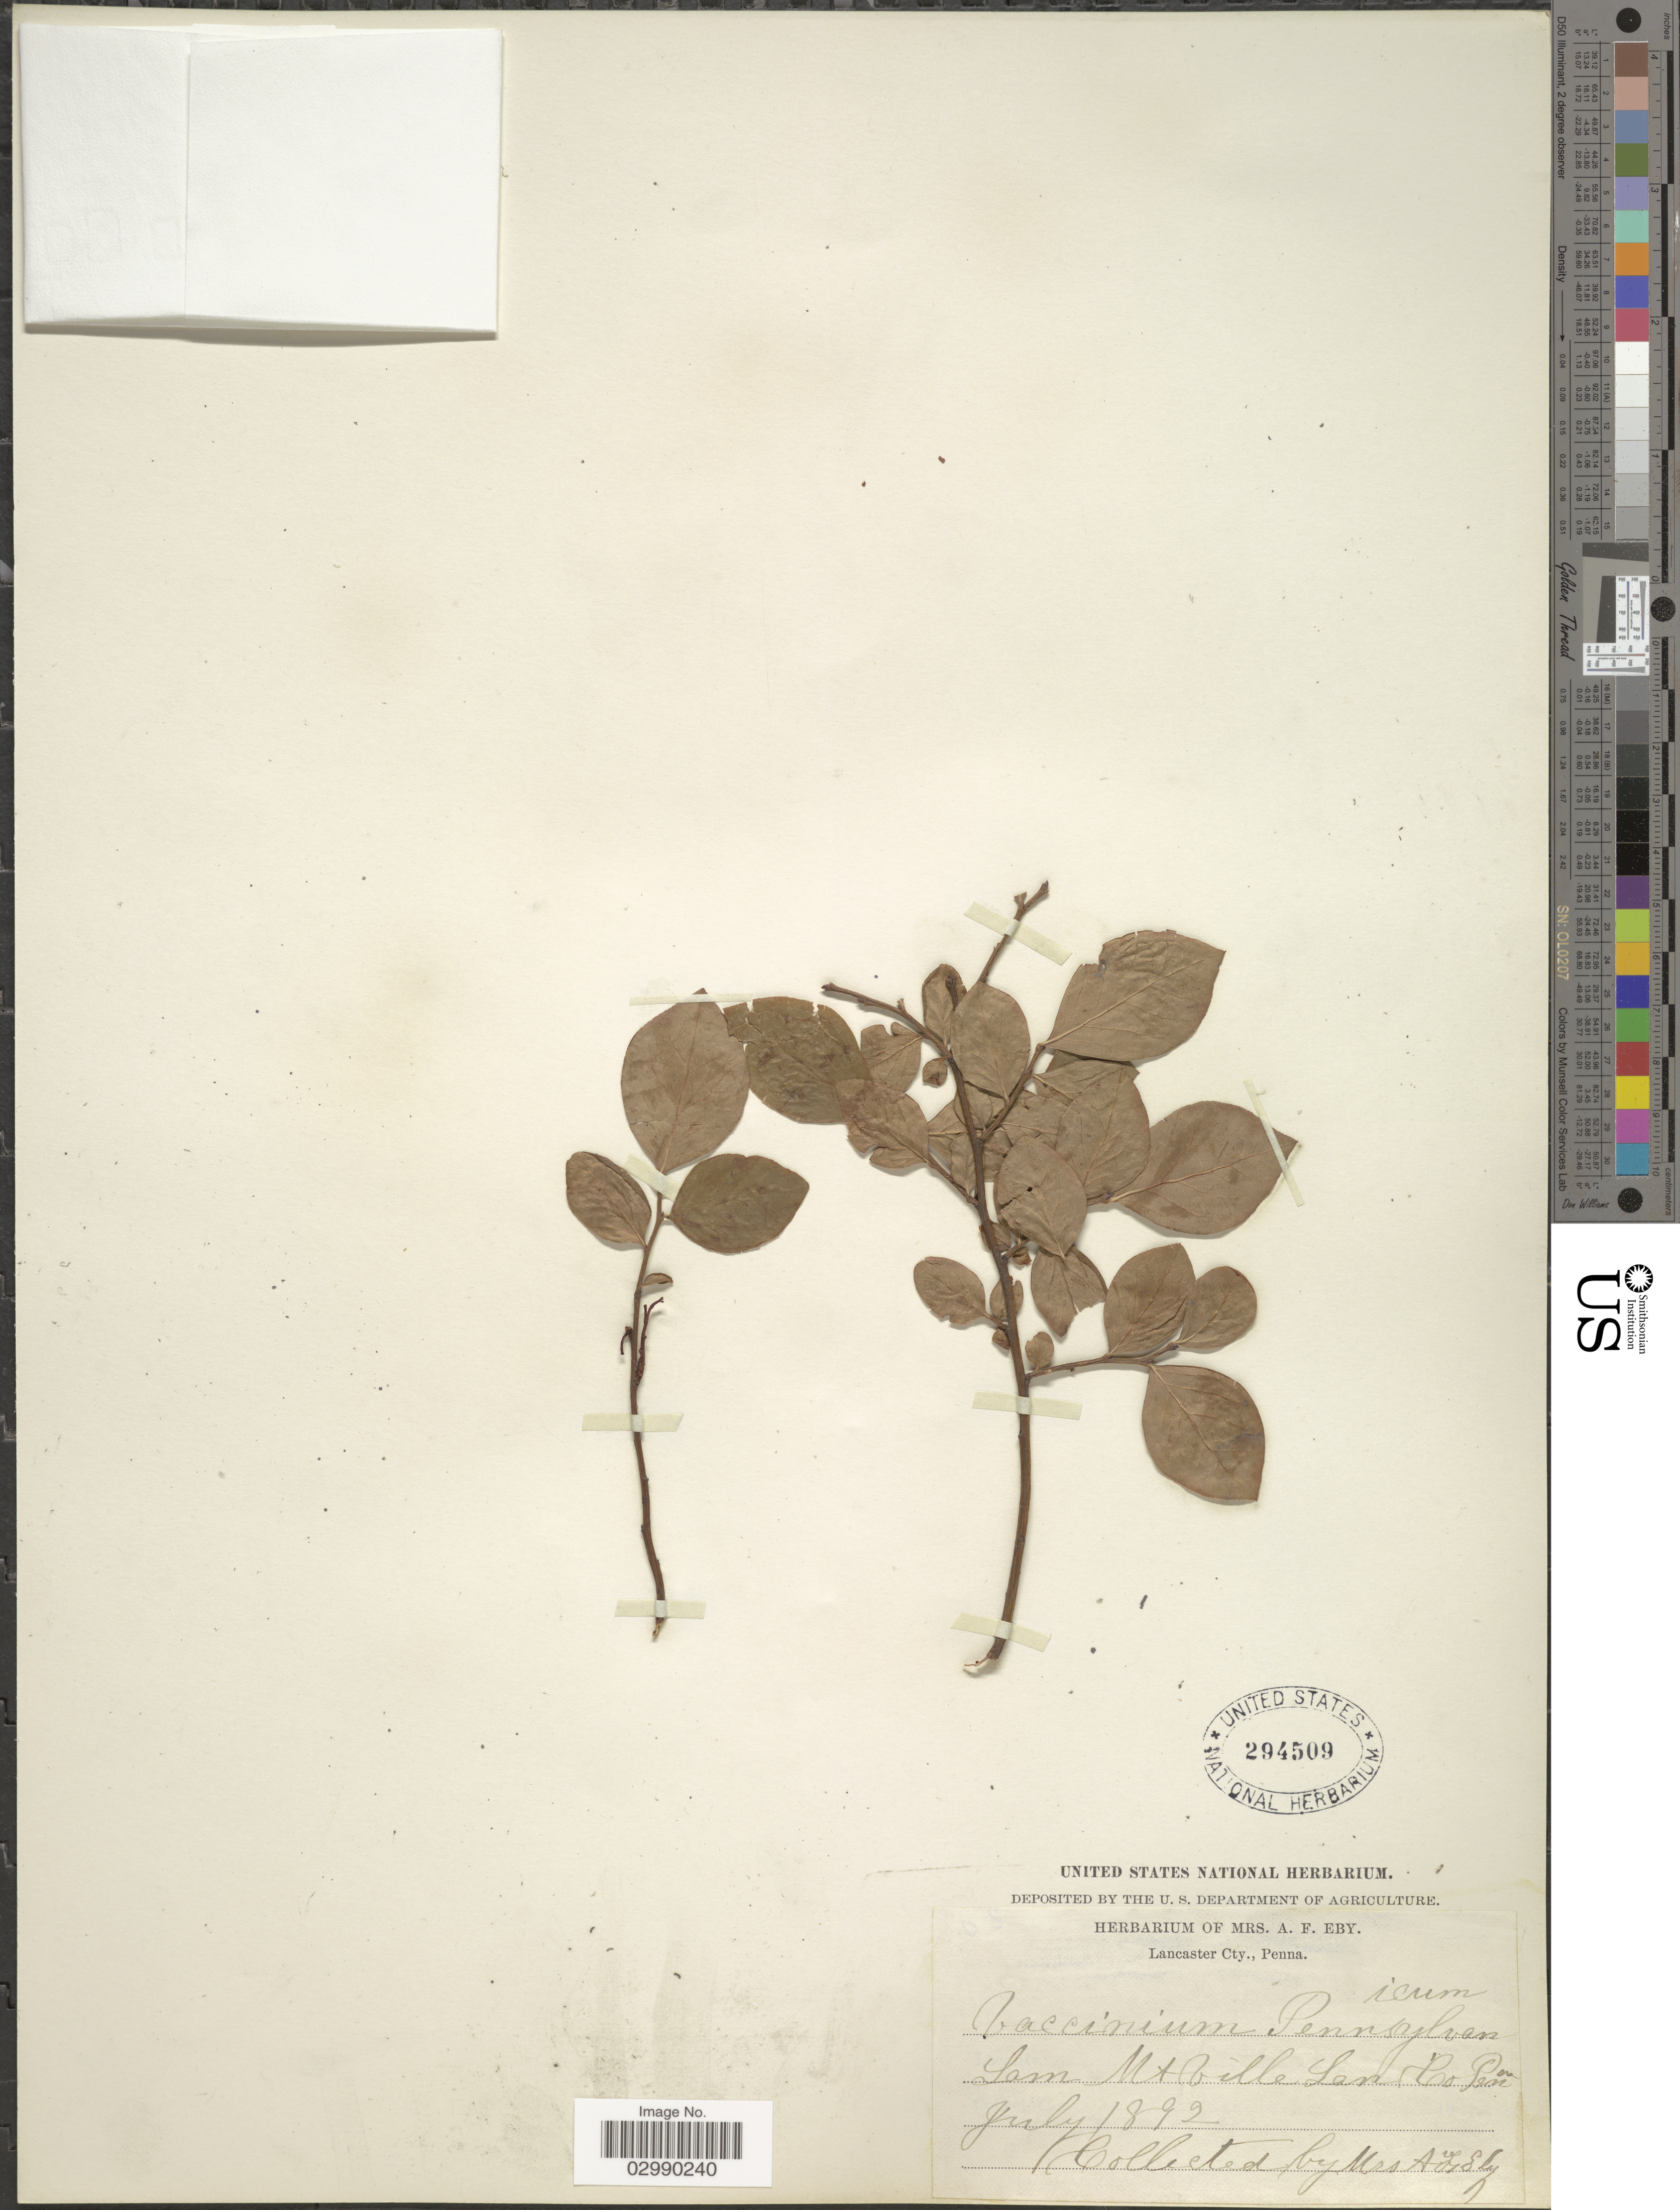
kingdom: Plantae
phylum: Tracheophyta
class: Magnoliopsida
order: Ericales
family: Ericaceae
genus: Vaccinium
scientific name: Vaccinium vacillans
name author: Kalm ex Torr.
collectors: Mrs. A. F. Eby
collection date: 1892-07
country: United States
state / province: Pennsylvania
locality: Lancaster City, Sam Mt. Ville Lan Co.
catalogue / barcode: US 294509